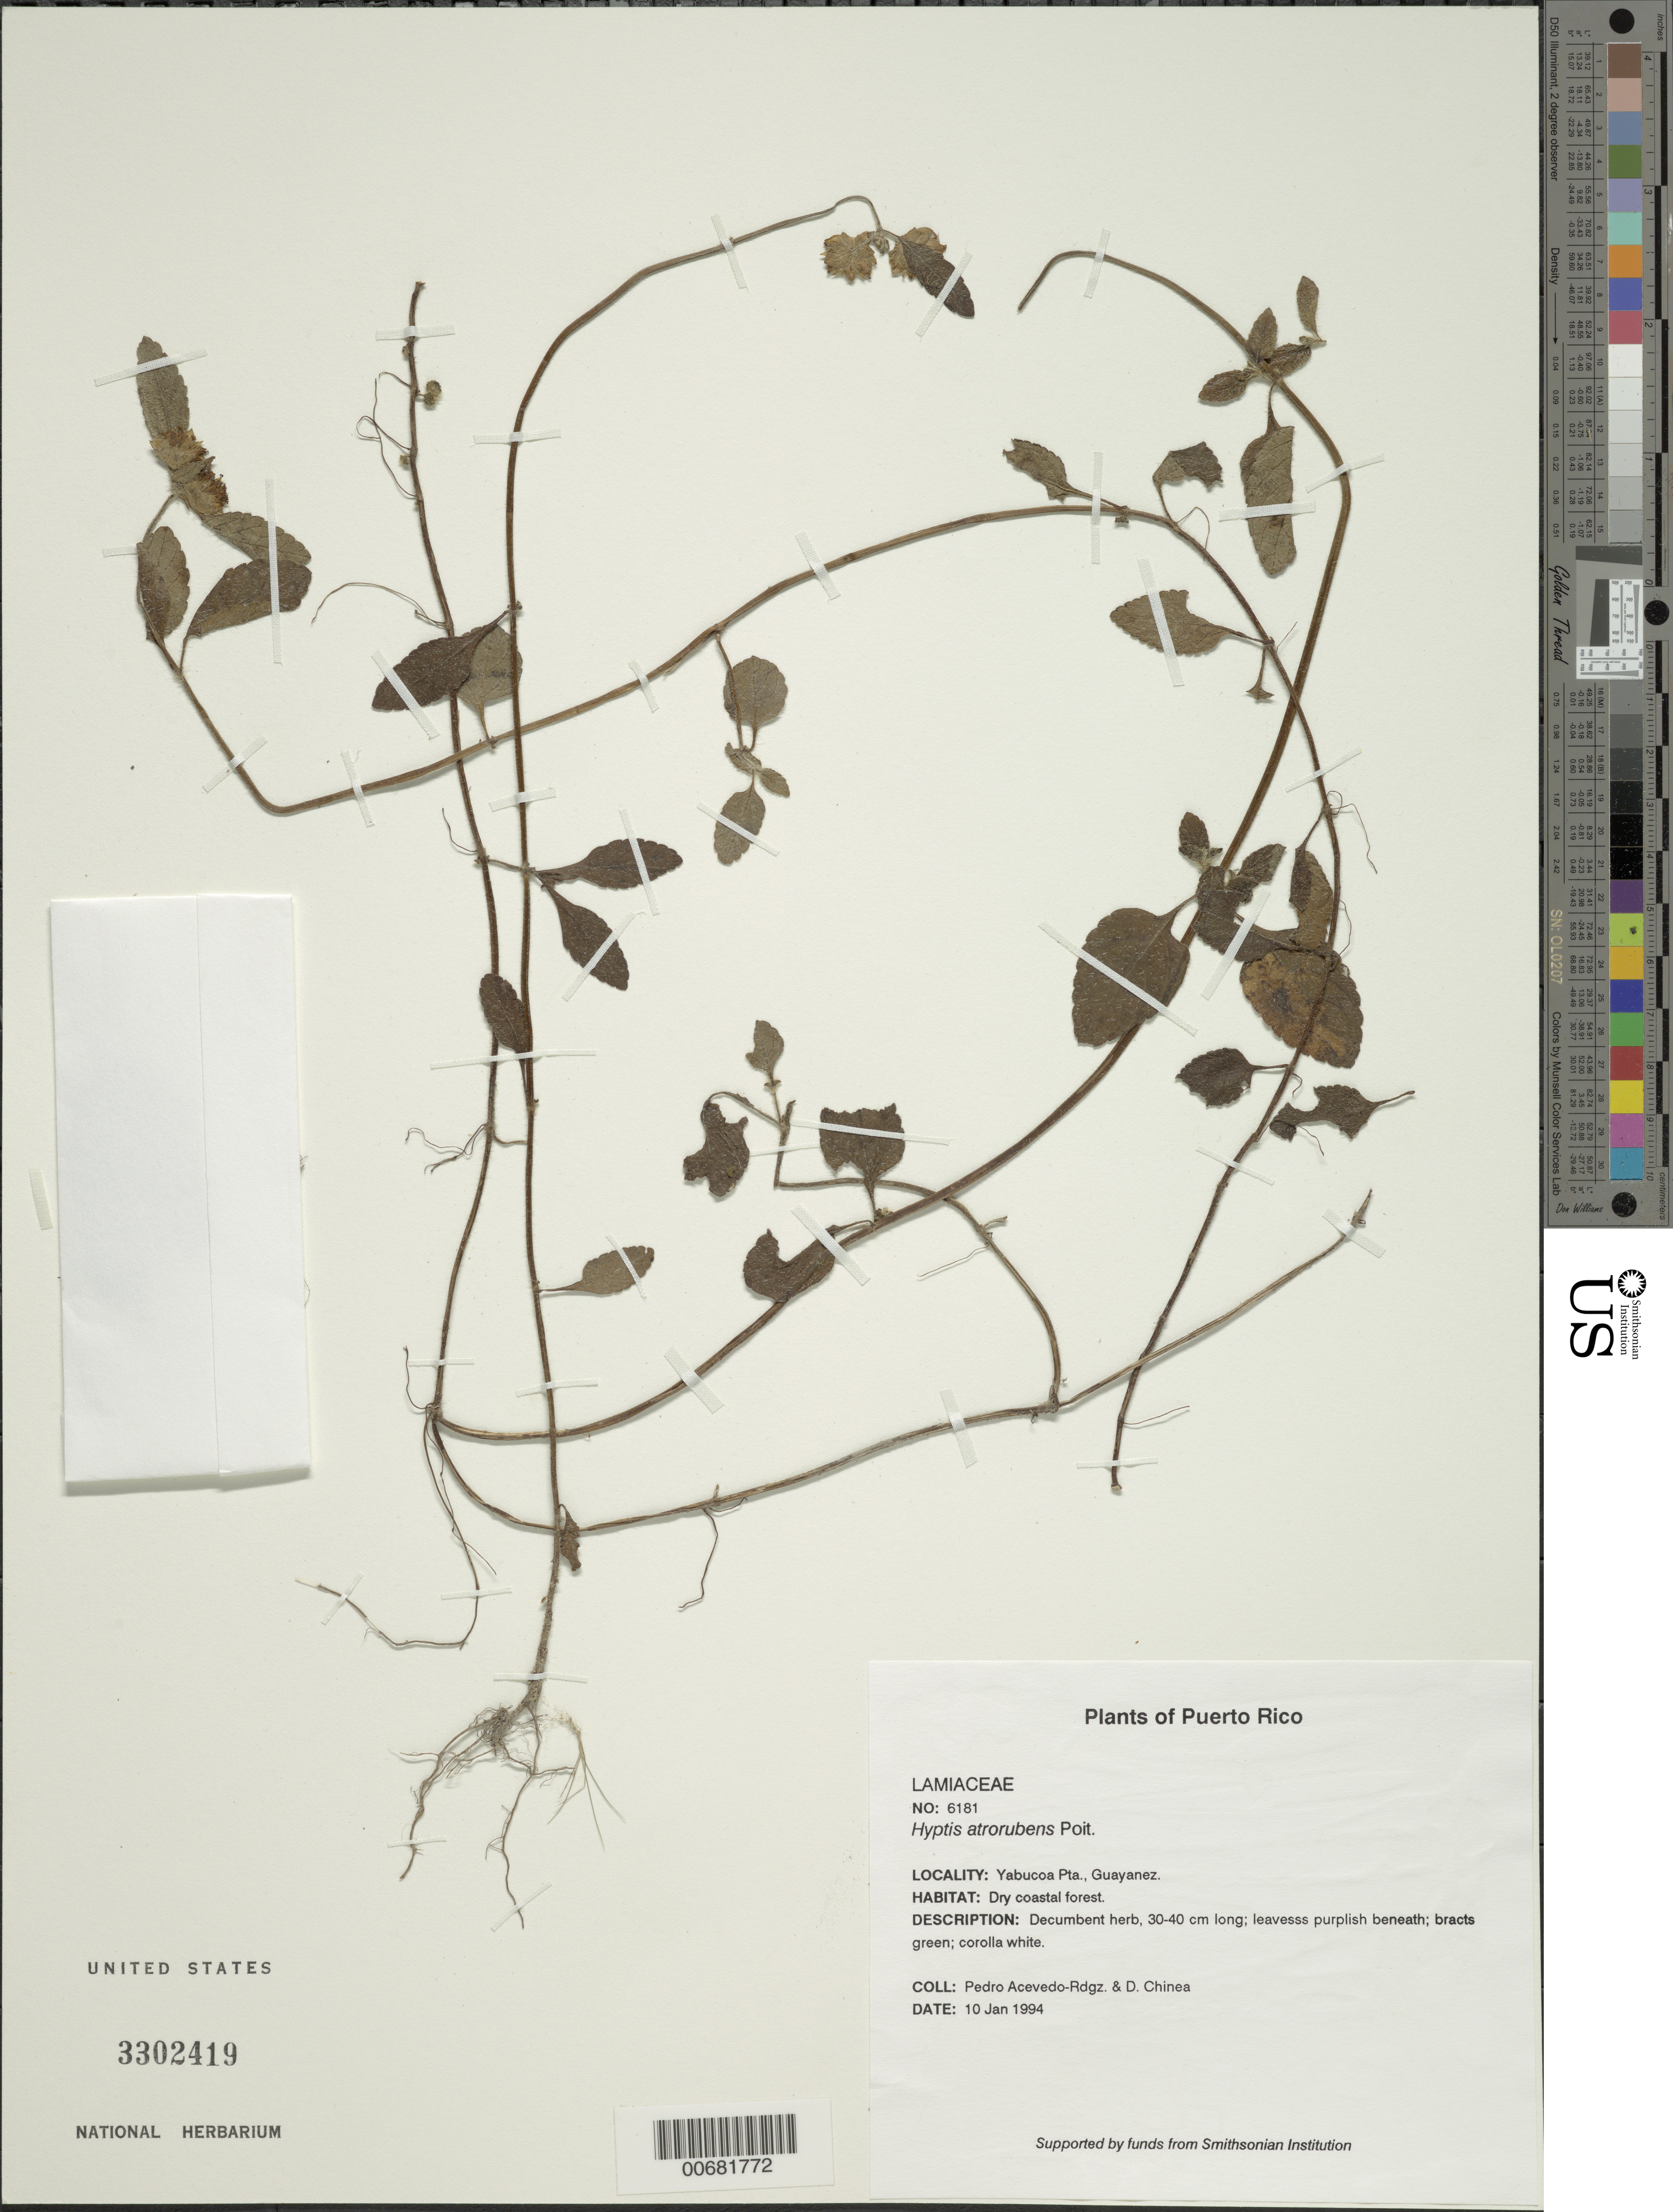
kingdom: Plantae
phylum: Tracheophyta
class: Magnoliopsida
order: Lamiales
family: Lamiaceae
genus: Hyptis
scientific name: Hyptis atrorubens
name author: Poit.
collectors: P. Acevedo-Rodr. & D. Chinea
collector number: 6181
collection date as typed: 10 Jan 1994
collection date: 1994-01-10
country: Puerto Rico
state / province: Yabucoa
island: Puerto Rico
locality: Yabucoa Pta., Guayanes.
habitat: Dry coastal forest.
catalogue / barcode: US 3302419